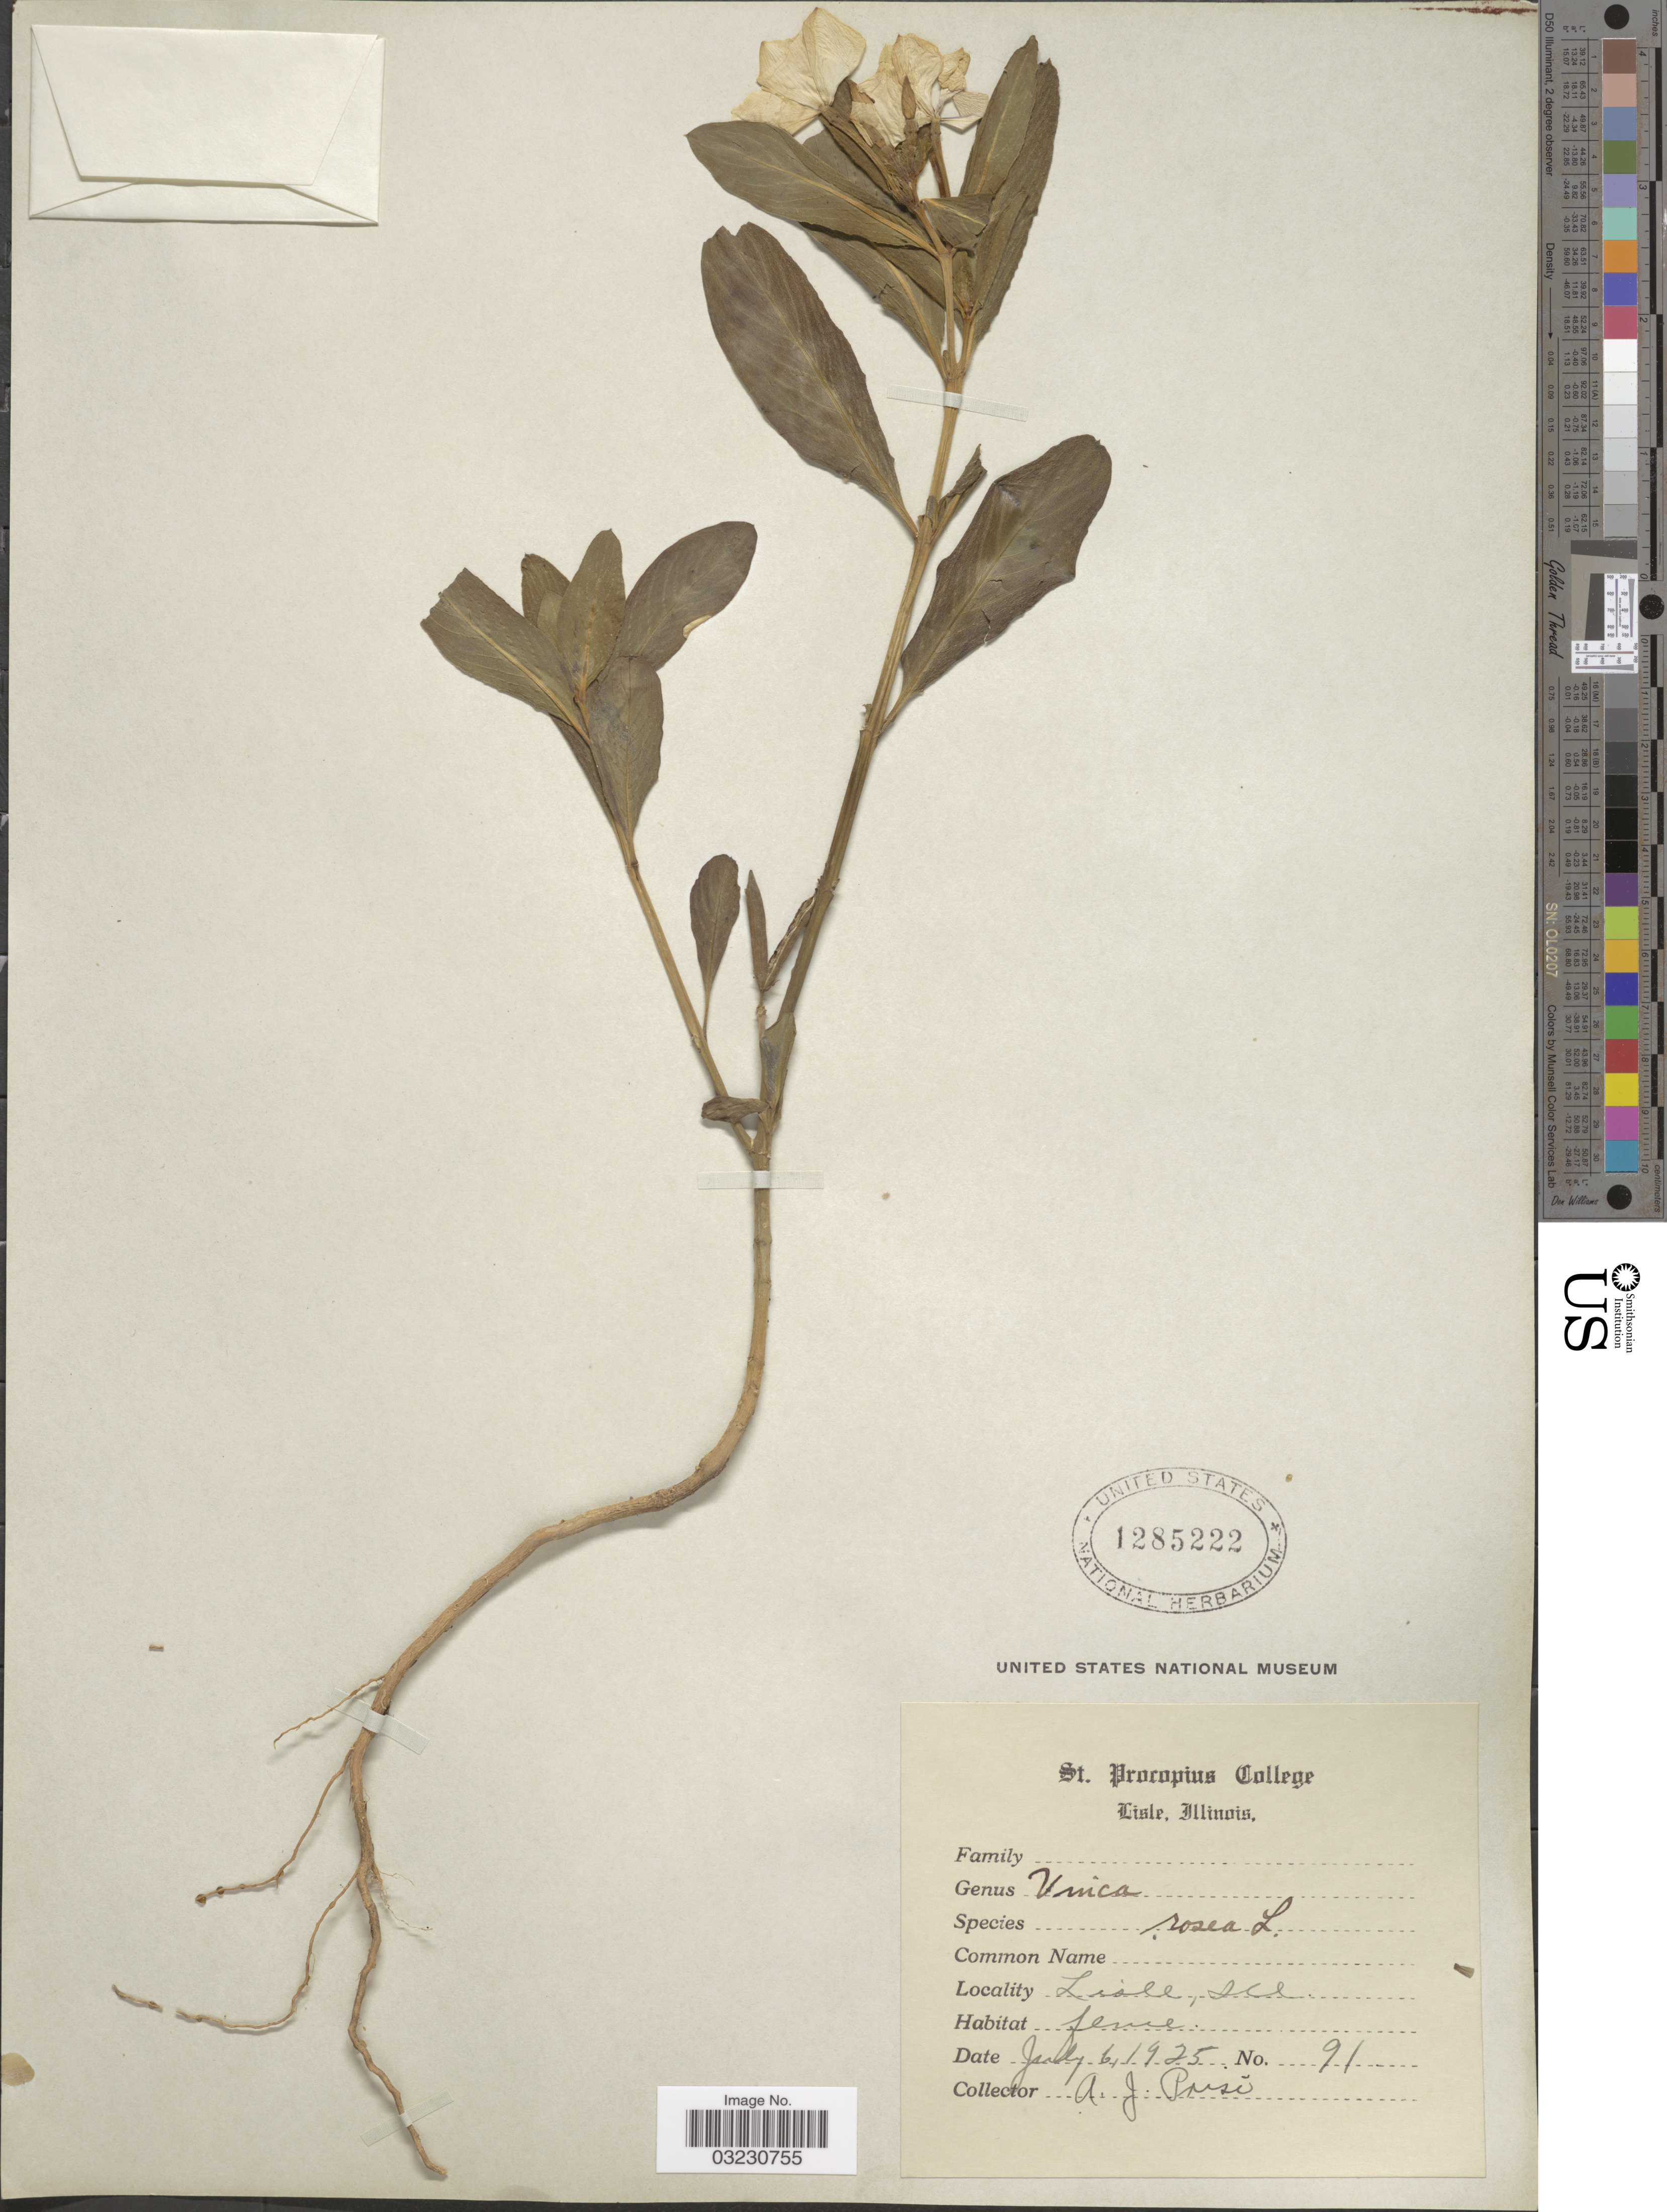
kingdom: Plantae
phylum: Tracheophyta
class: Magnoliopsida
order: Gentianales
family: Apocynaceae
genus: Catharanthus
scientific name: Catharanthus roseus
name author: (L.) G. Don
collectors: A. J. Prisc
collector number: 91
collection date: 1925-07-06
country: United States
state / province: Illinois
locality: Lisle.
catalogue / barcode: US 1285222